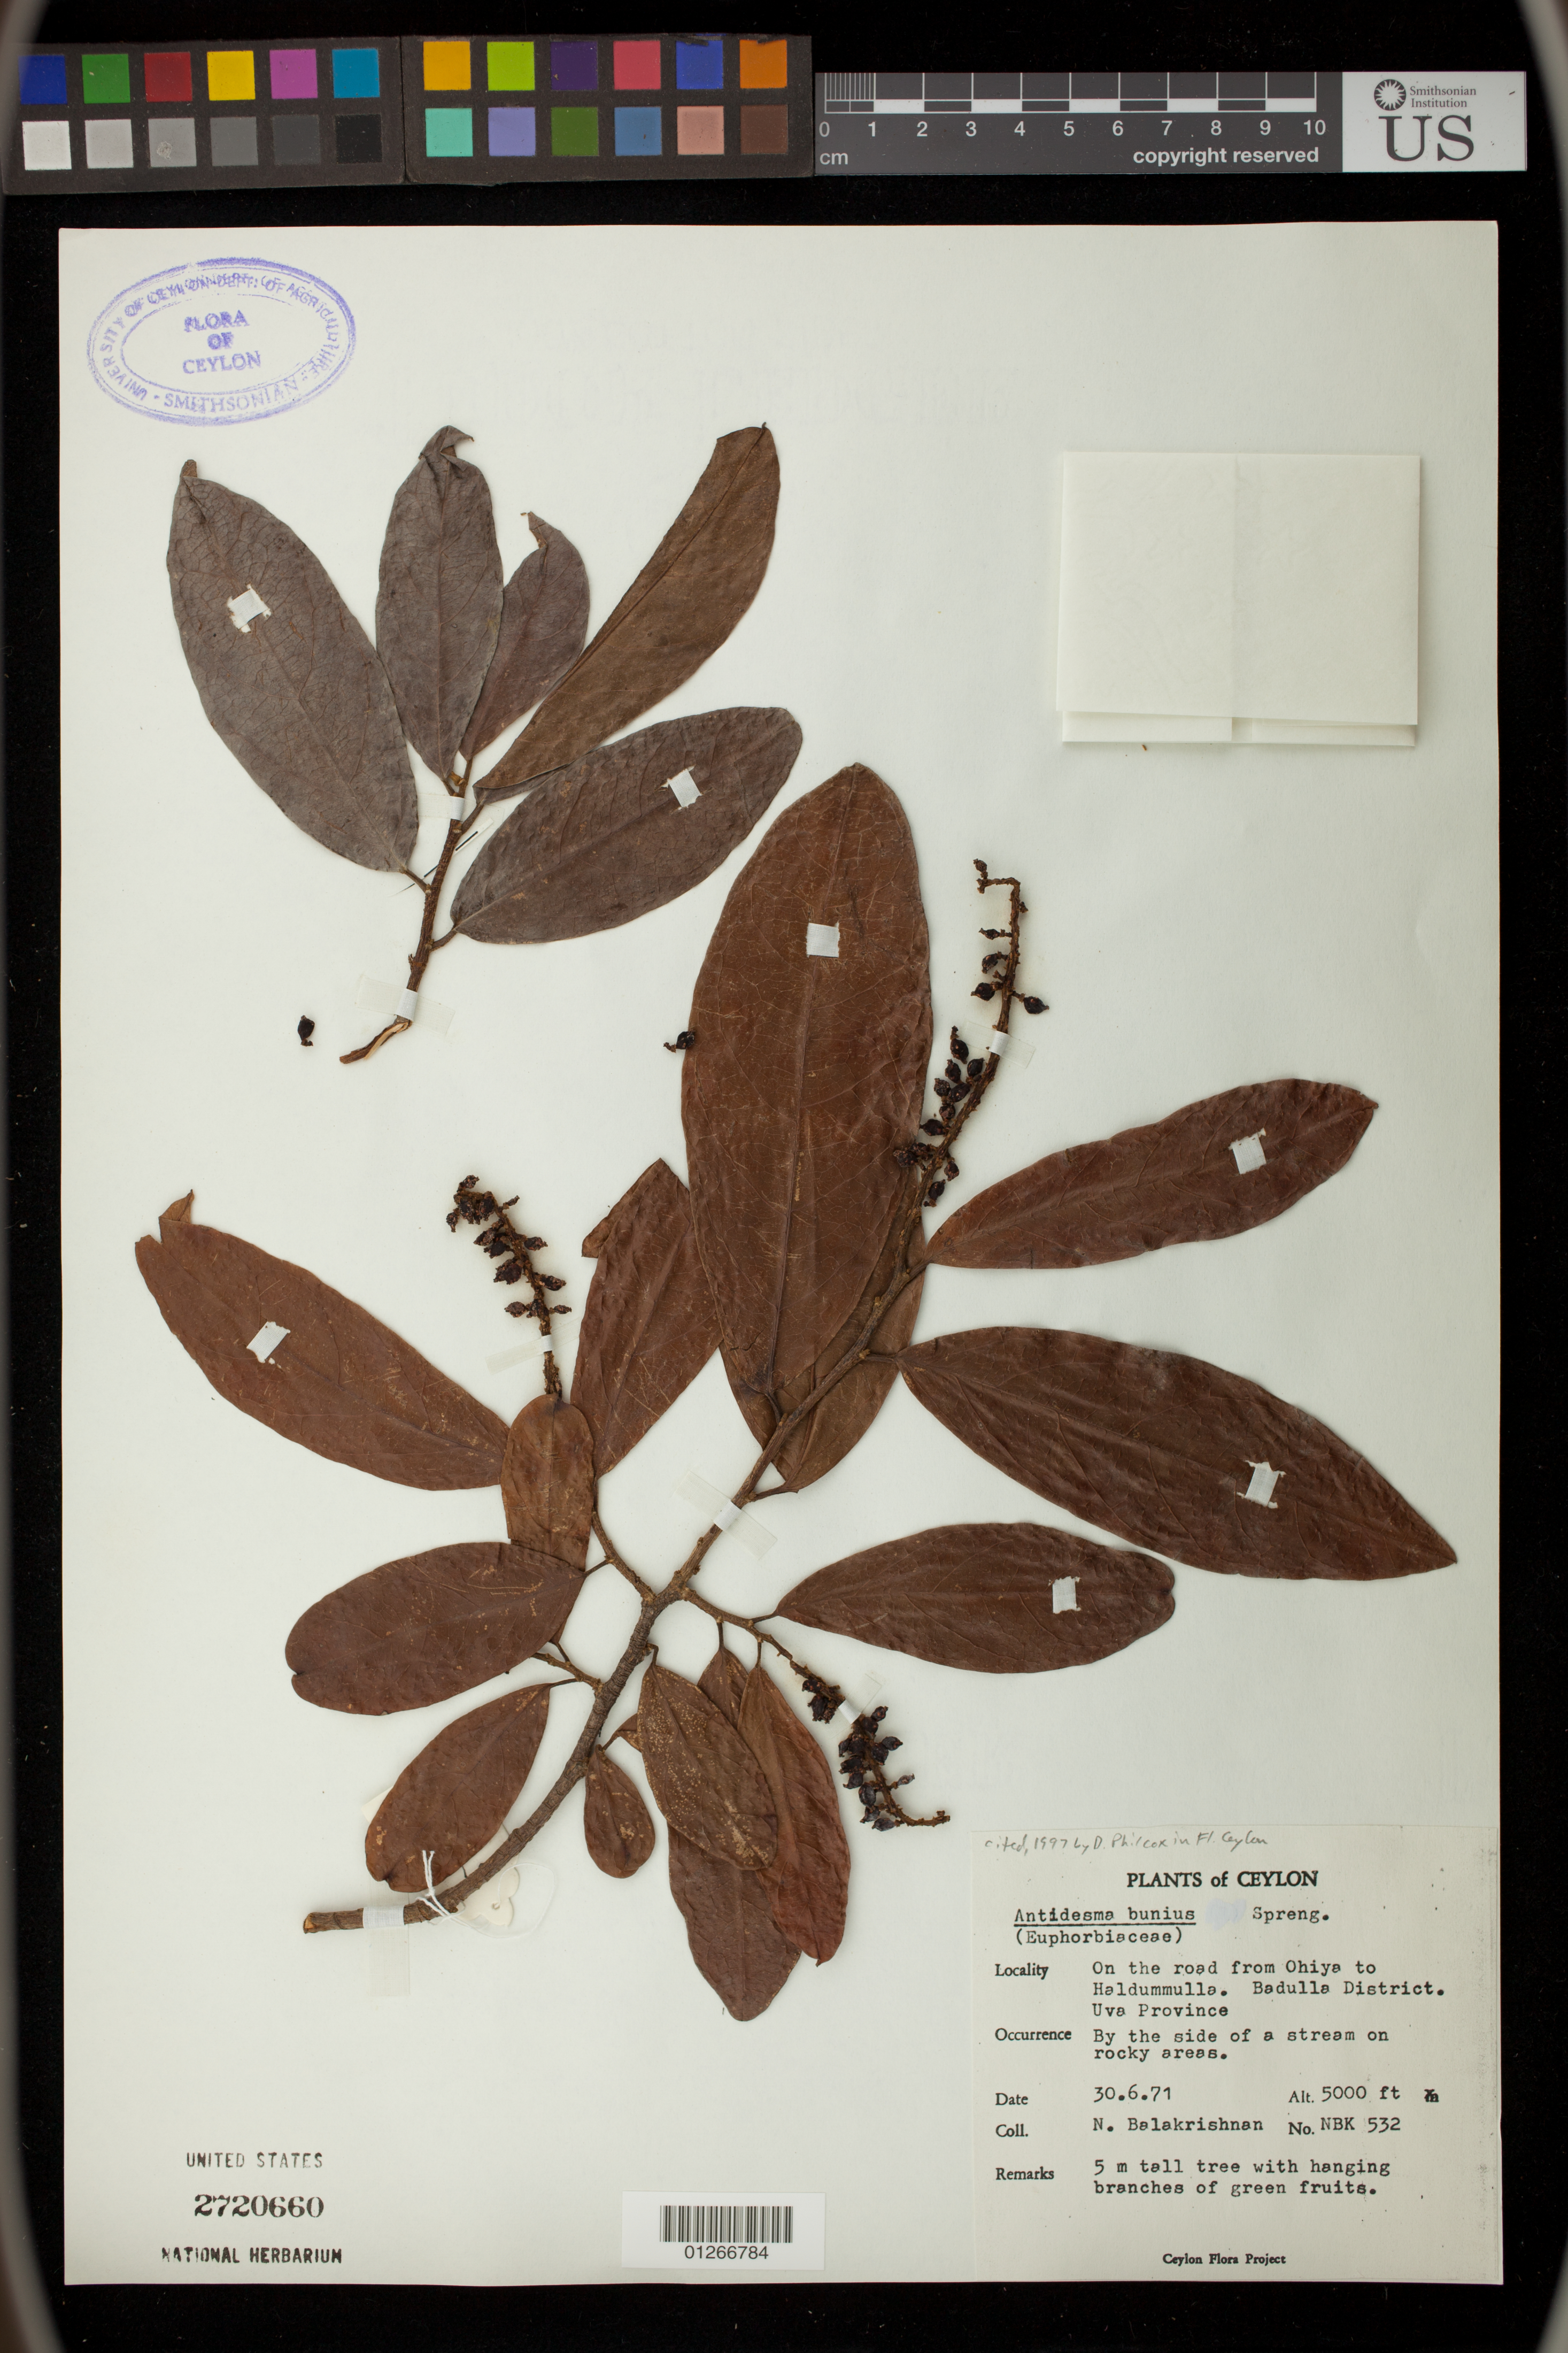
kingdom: Plantae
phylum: Tracheophyta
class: Magnoliopsida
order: Malpighiales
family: Phyllanthaceae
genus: Antidesma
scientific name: Antidesma bunius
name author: (L.) Spreng.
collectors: N. Balakrishnan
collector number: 532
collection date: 1971-06-30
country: Sri Lanka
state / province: Uva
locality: On the road from Ohiya to Haldummulla. Badulla District.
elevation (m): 1524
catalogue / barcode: US 2720660